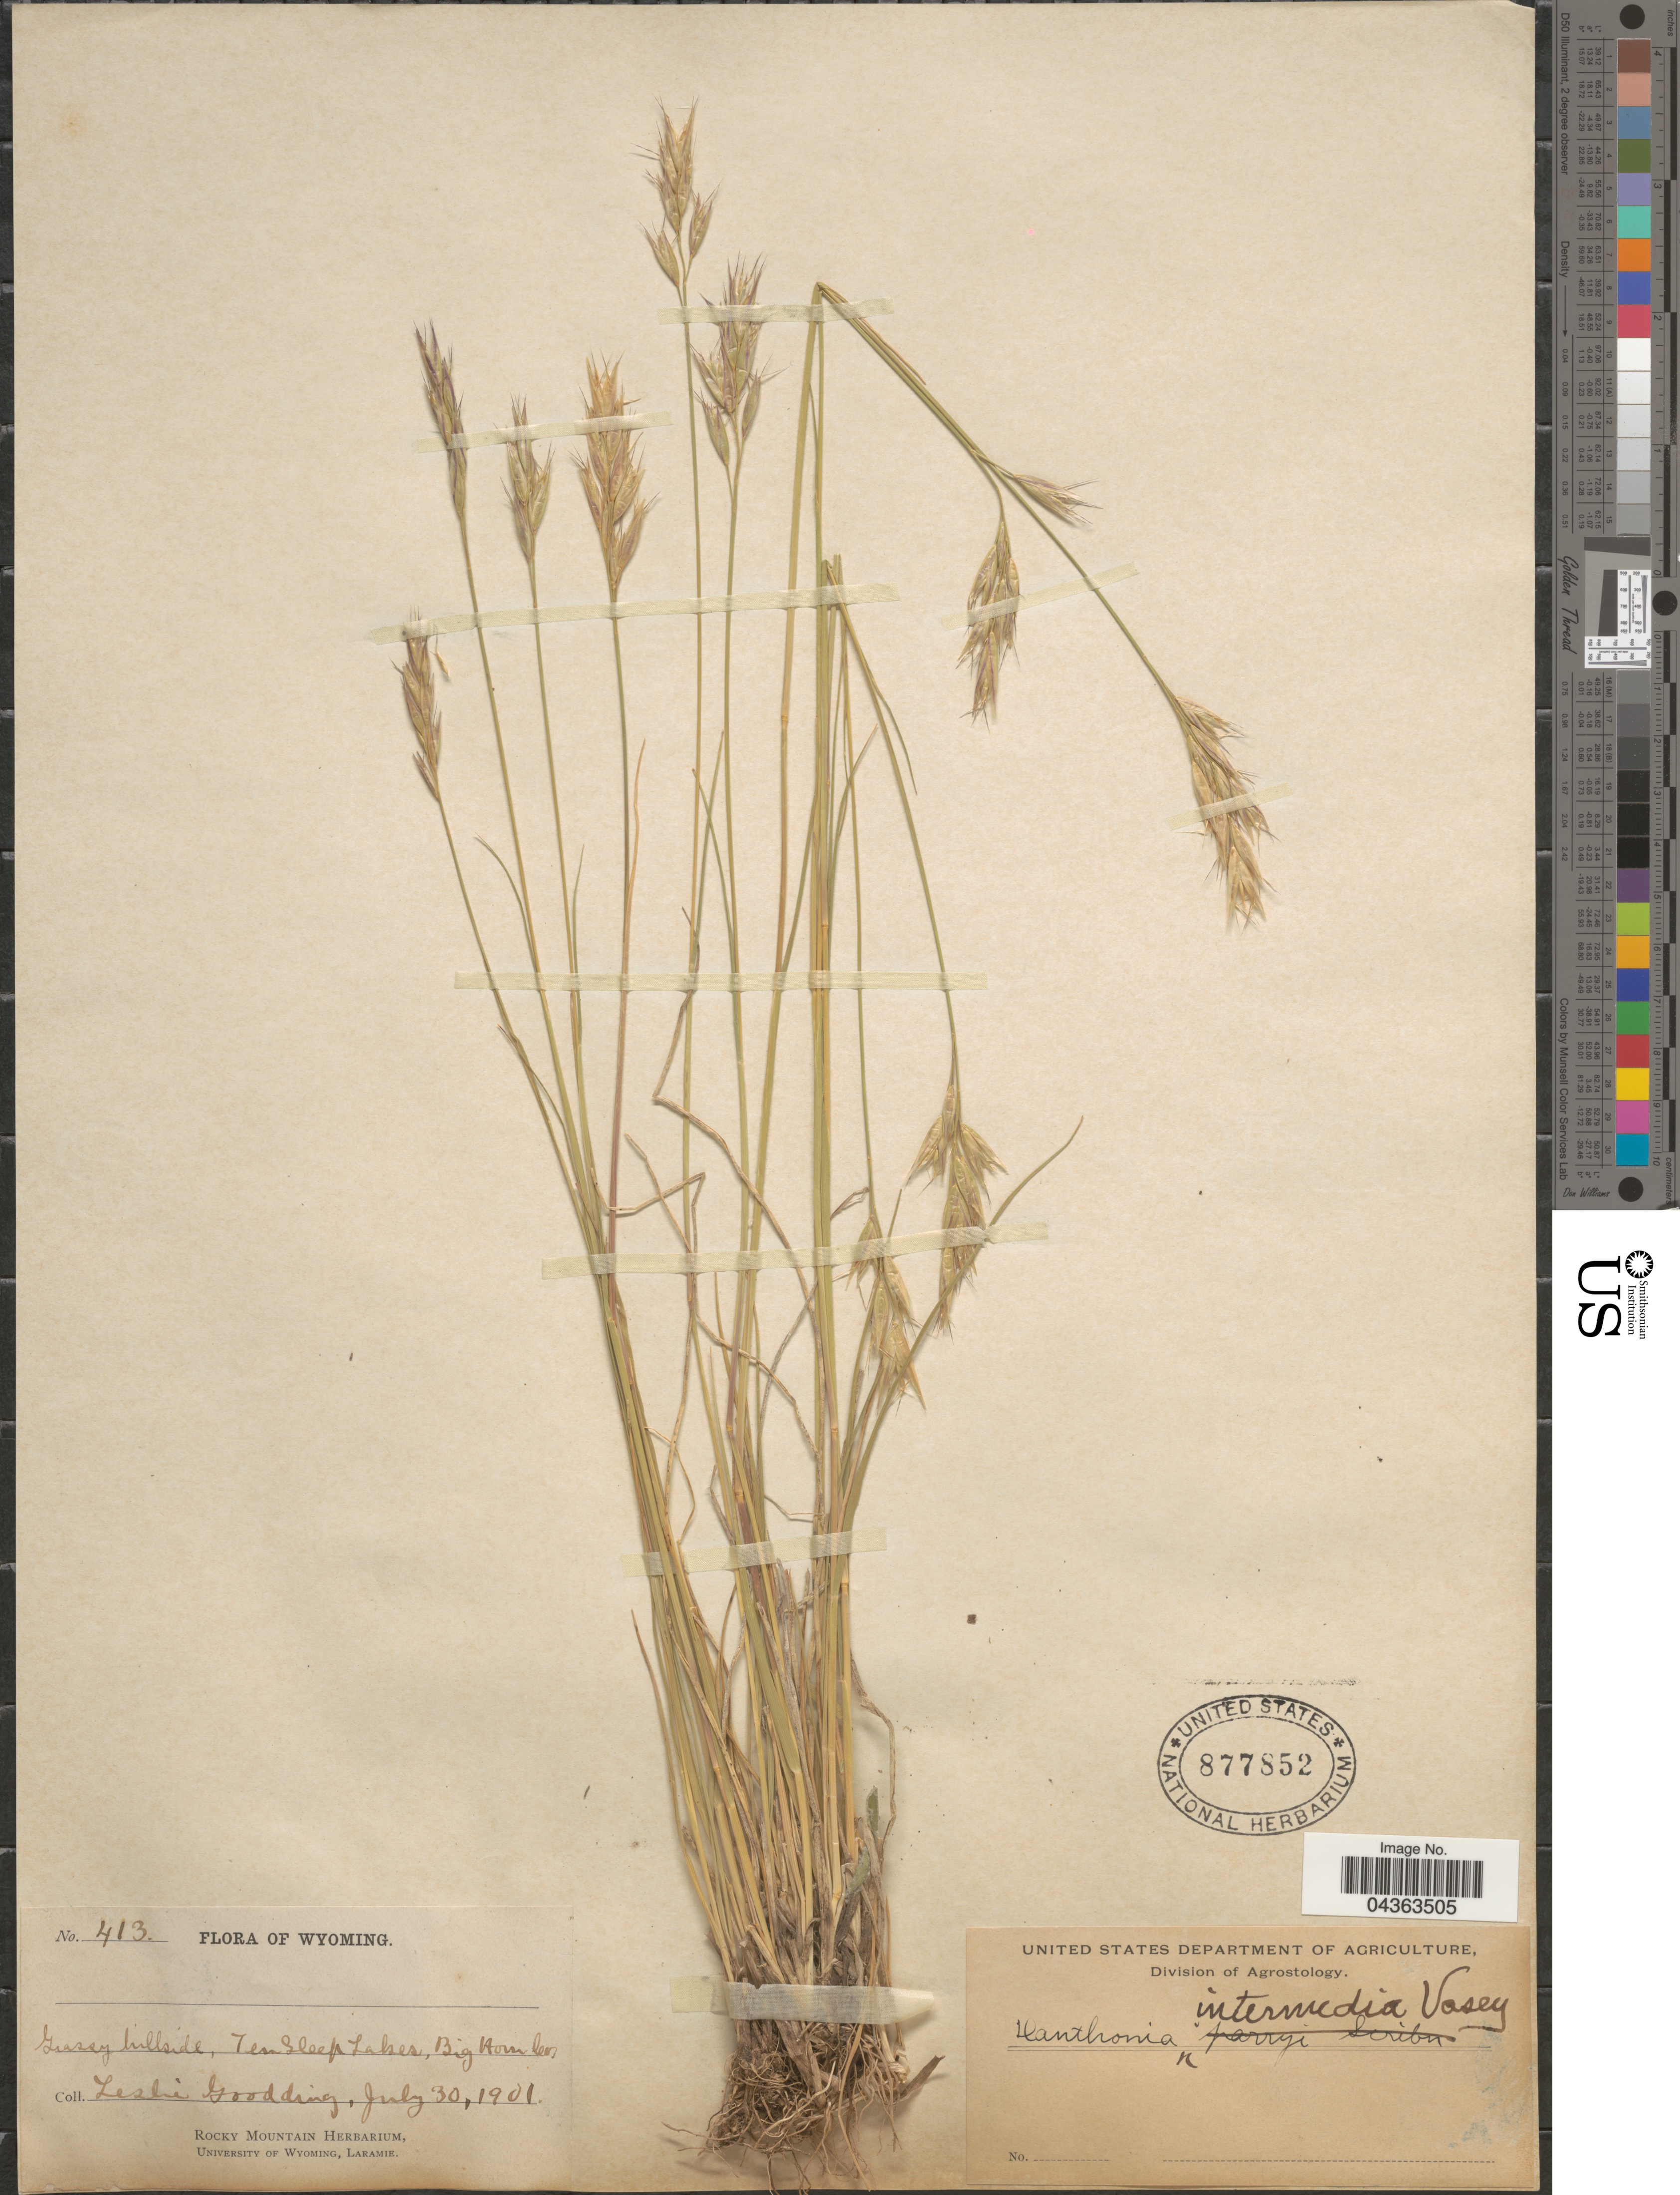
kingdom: Plantae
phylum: Tracheophyta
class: Liliopsida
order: Poales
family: Poaceae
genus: Danthonia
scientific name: Danthonia intermedia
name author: Vasey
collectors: L. N. Goodding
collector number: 413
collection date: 1901-07-30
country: United States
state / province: Wyoming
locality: Grassy hillside, Ten Sleep Lakes, Big Horn Co.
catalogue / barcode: US 877852